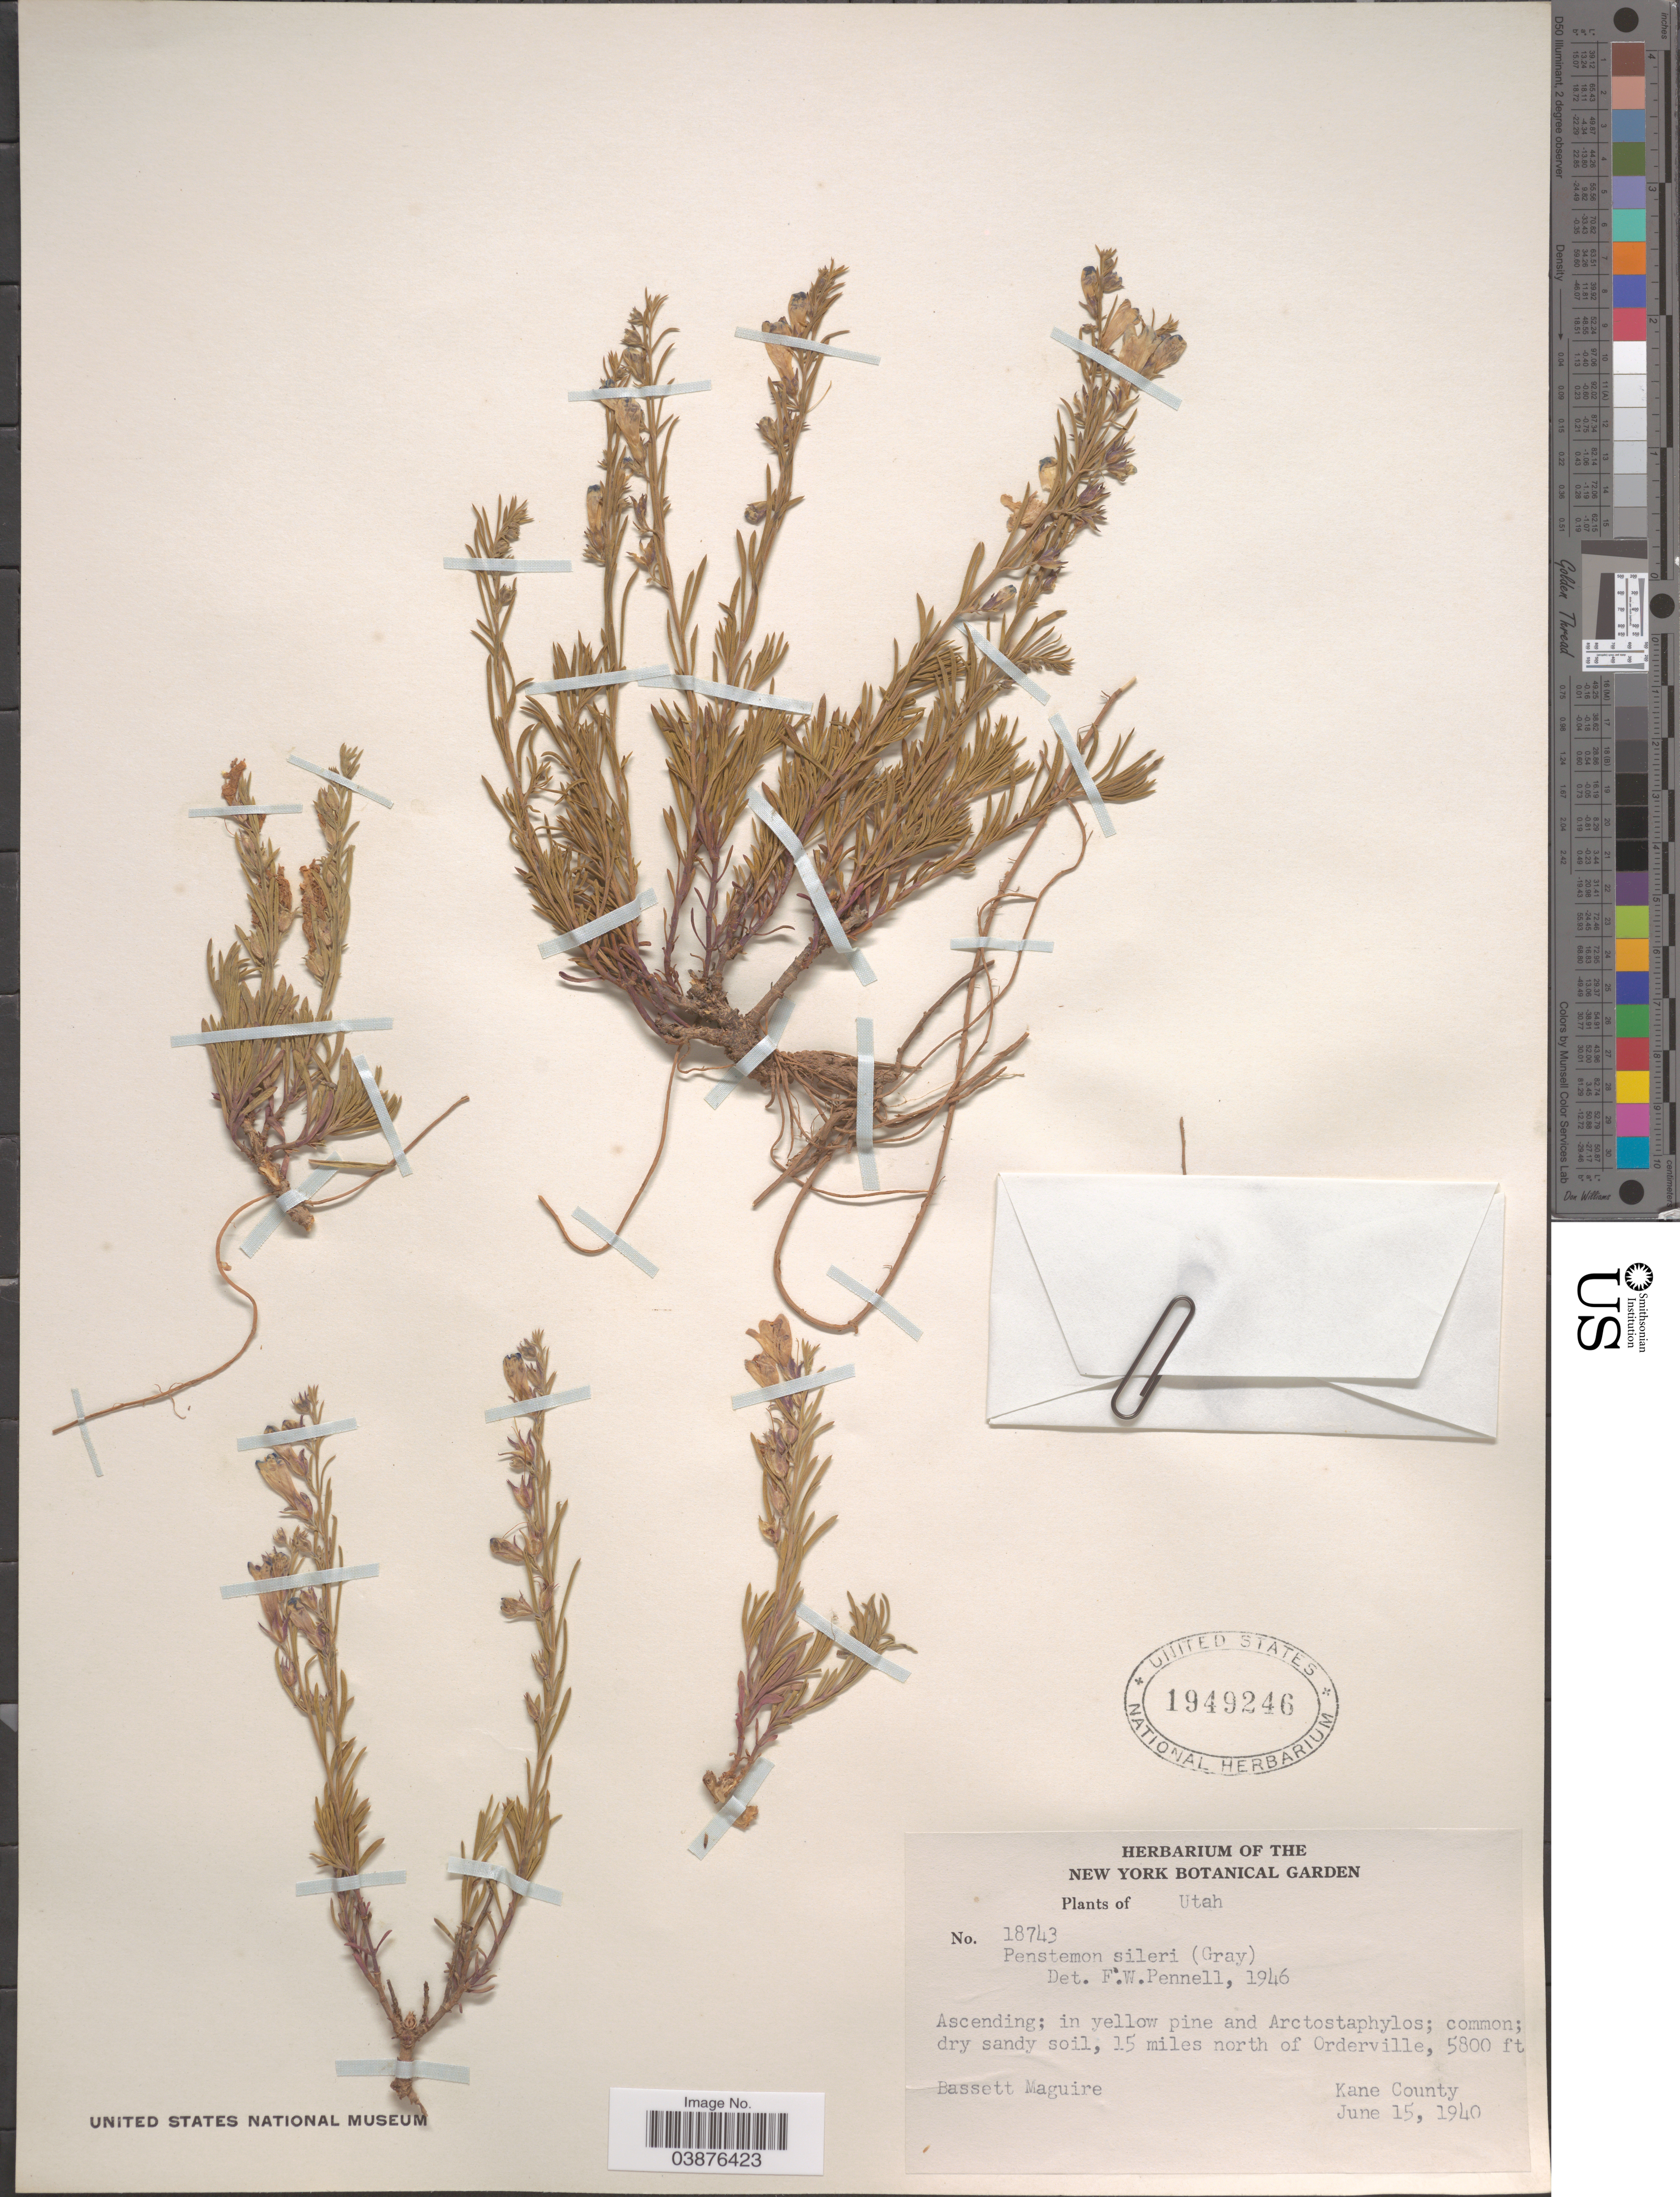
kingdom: Plantae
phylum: Tracheophyta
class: Magnoliopsida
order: Lamiales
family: Plantaginaceae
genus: Penstemon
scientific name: Penstemon linarioides var. viridis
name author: D.D. Keck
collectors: B. Maguire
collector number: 18743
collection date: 1940-06-15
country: United States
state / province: Utah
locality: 15 miles north of Orderville. Kane County.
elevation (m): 1768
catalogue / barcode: US 1949246